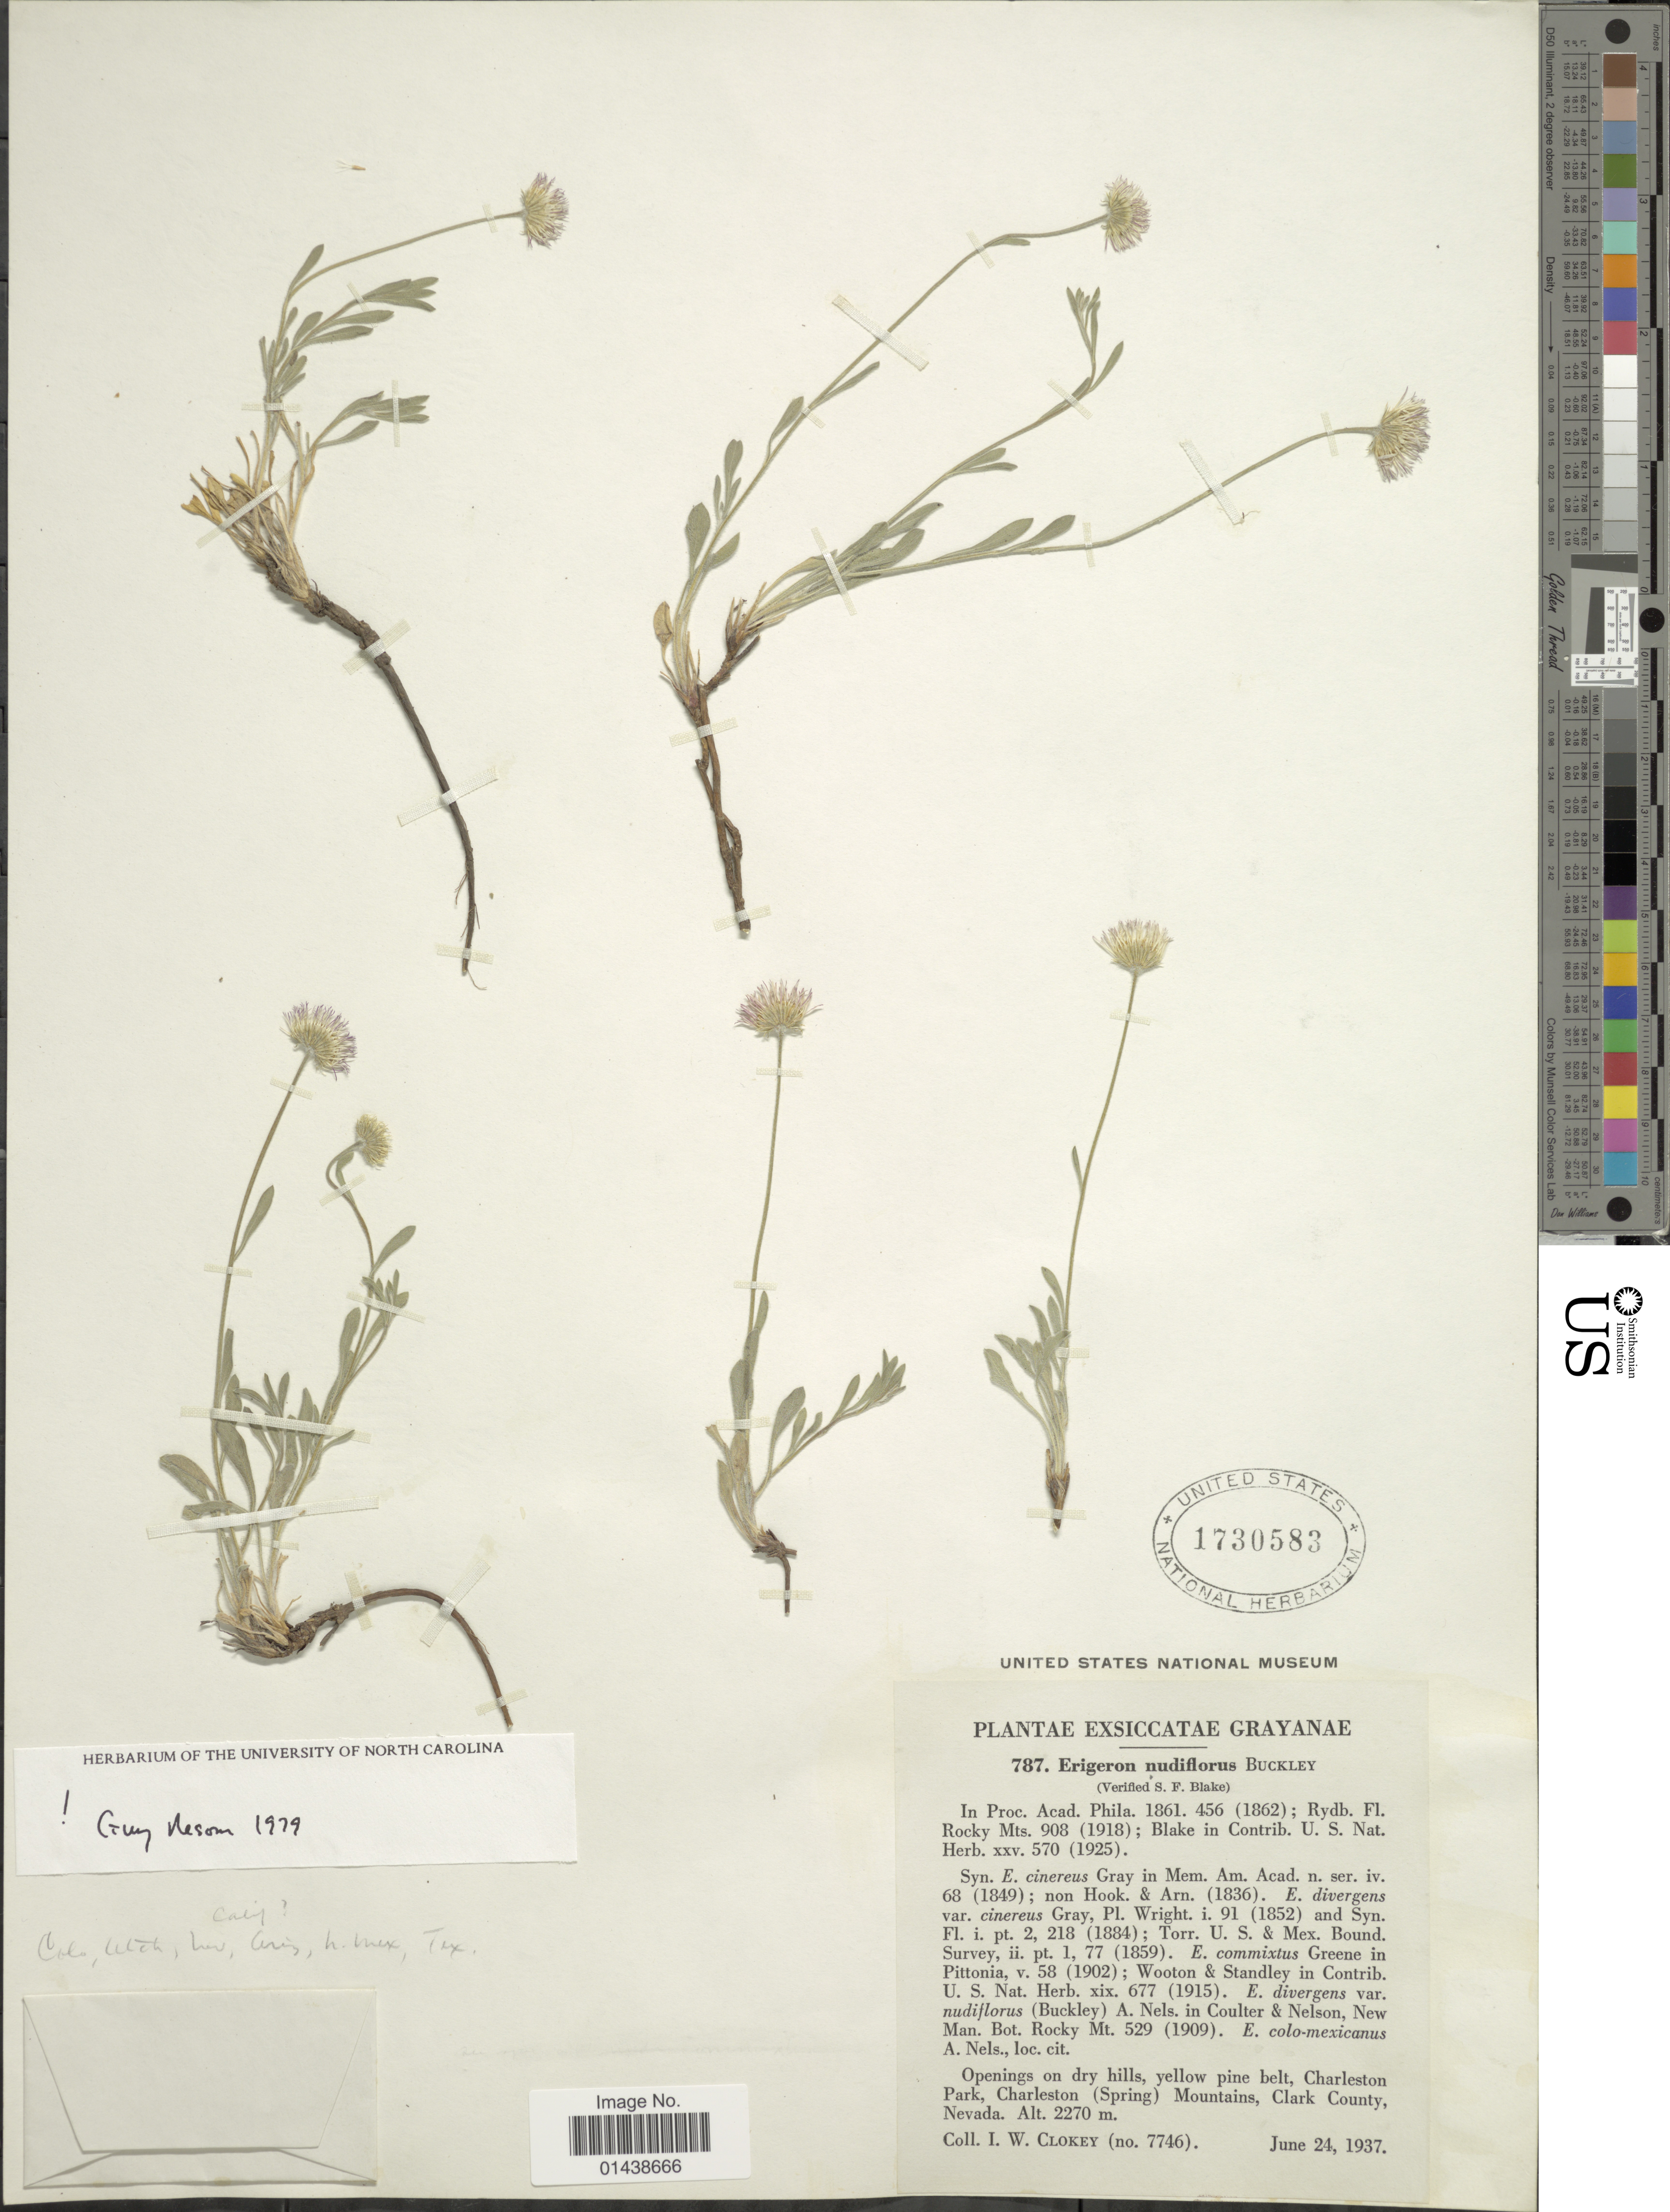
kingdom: Plantae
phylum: Tracheophyta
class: Magnoliopsida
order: Asterales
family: Asteraceae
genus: Erigeron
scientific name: Erigeron nudiflorus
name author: Buckley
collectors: I. W. Clokey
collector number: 7746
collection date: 1937-06-24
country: United States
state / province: Nevada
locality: Charleston Park, Charleston (Spring) Mountains, Clark County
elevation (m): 2270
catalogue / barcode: US 1730583